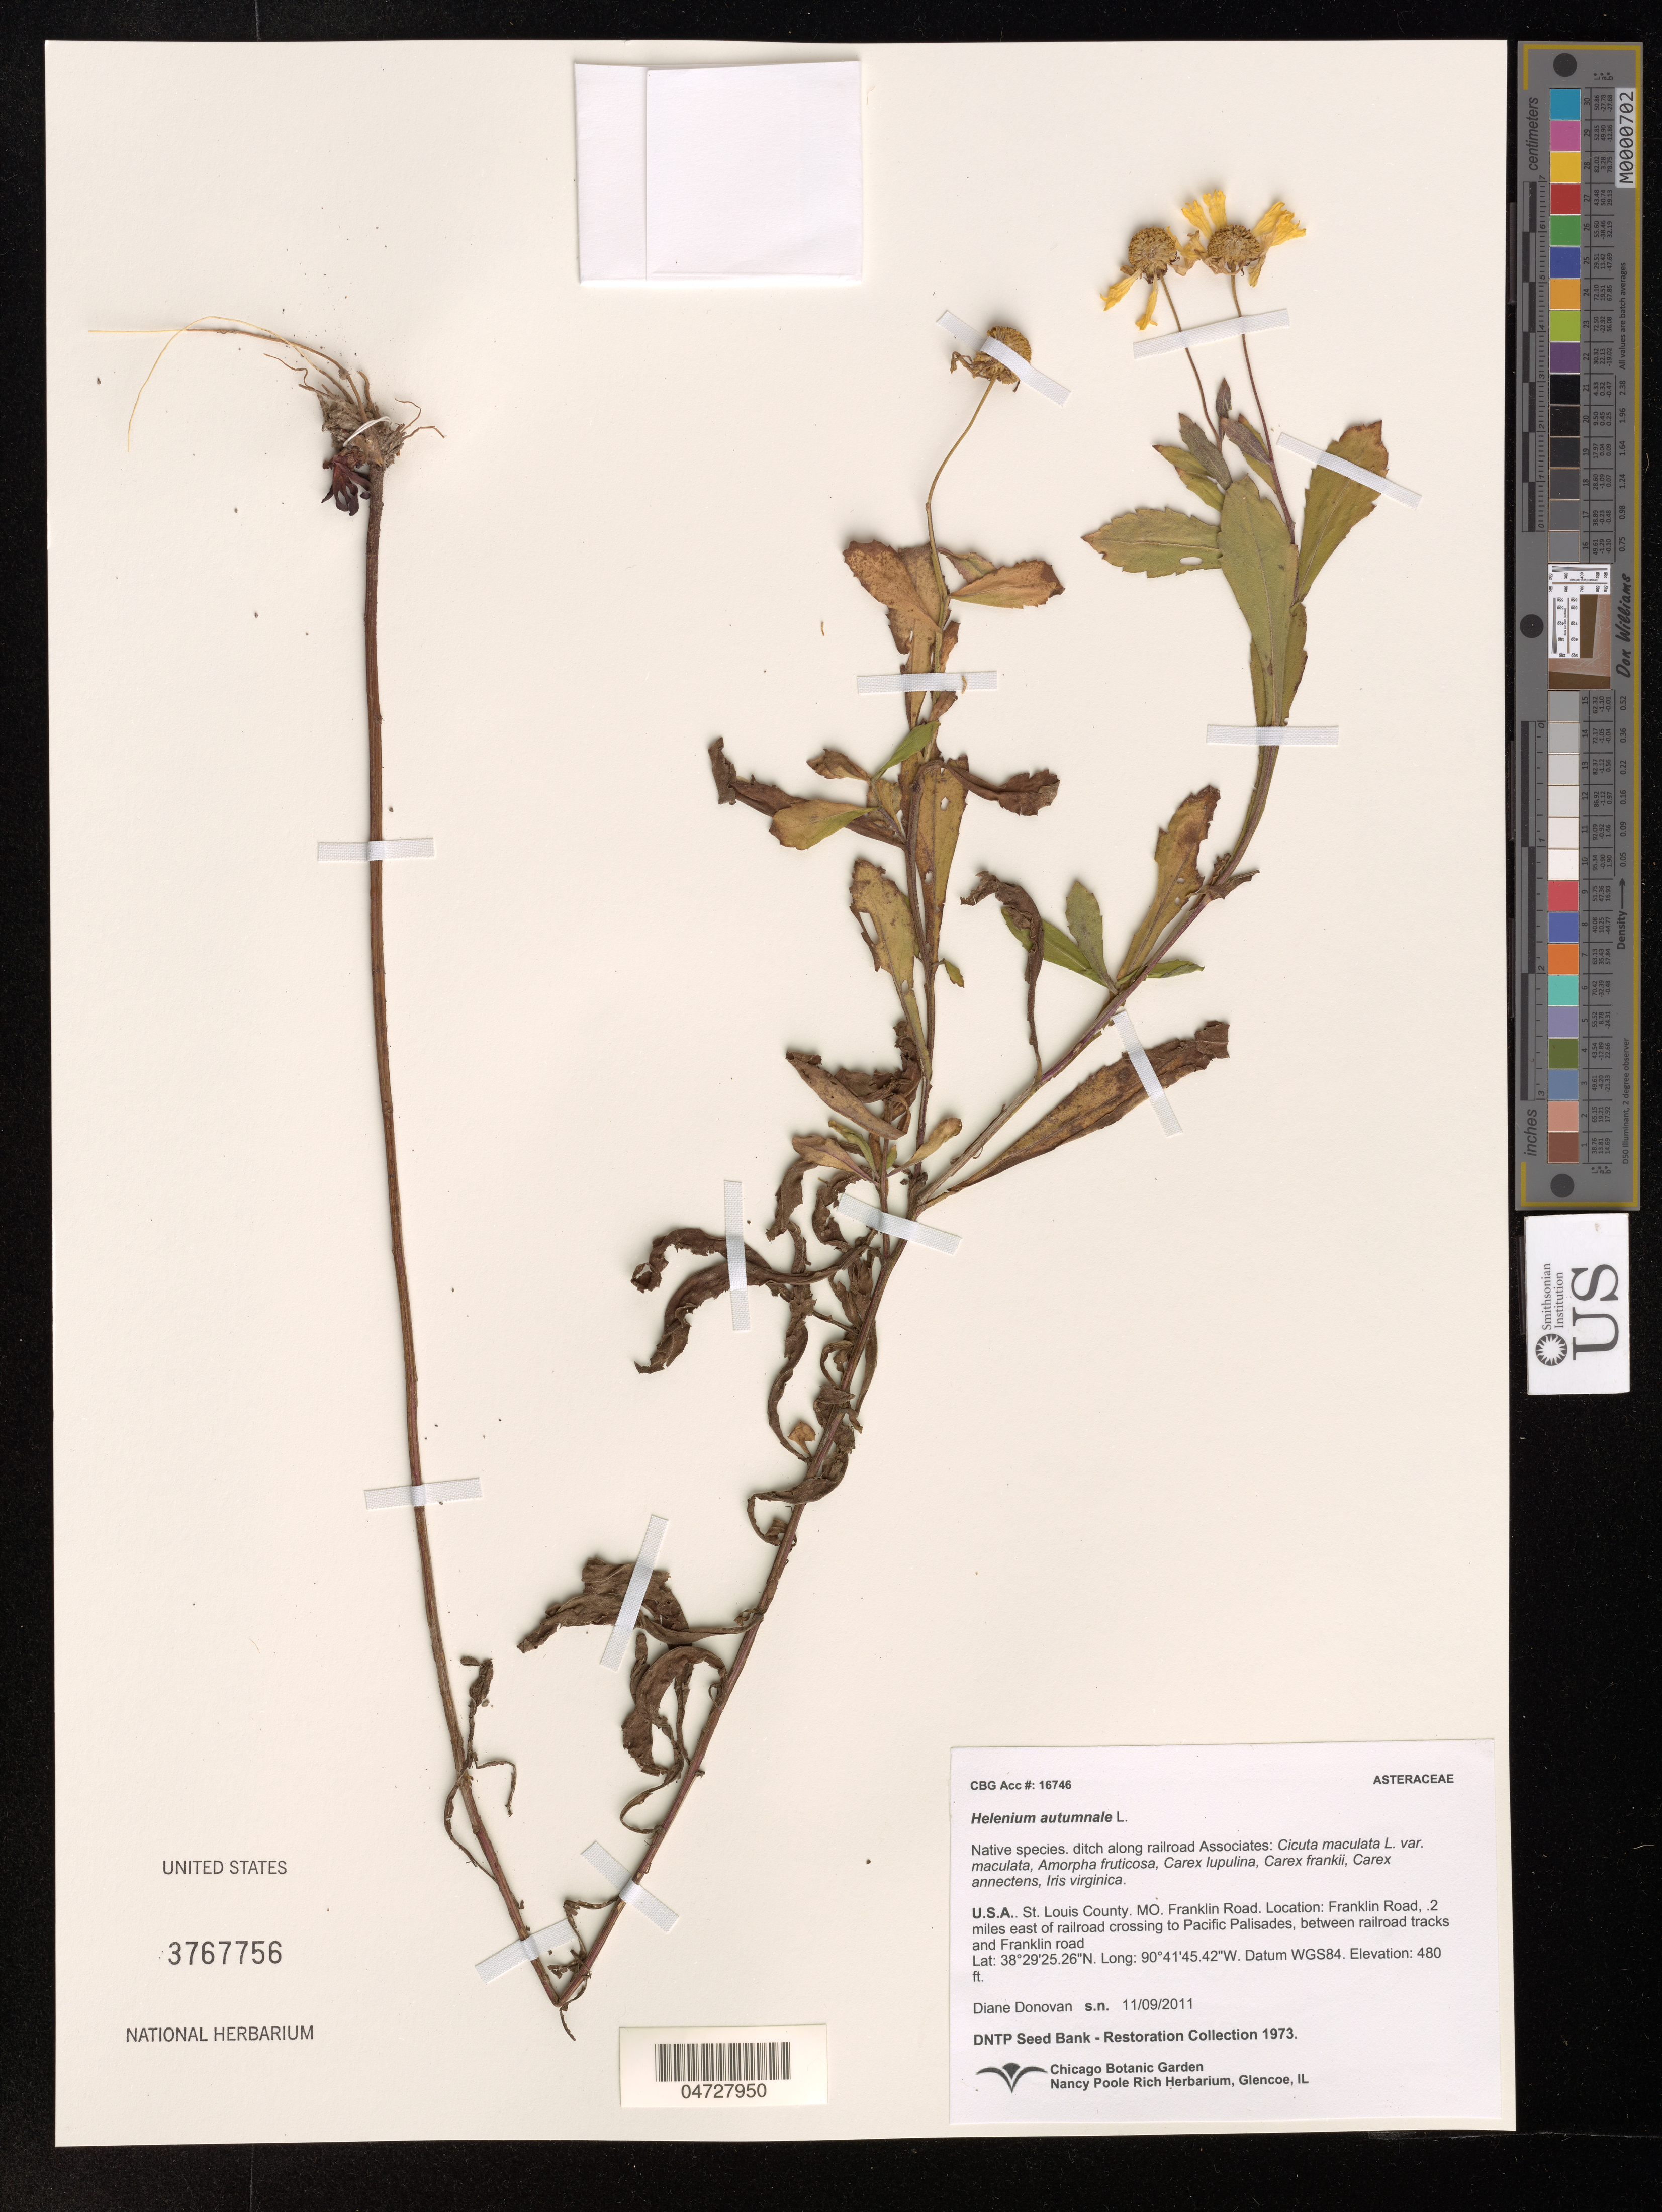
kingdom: Plantae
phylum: Tracheophyta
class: Magnoliopsida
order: Asterales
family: Asteraceae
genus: Helenium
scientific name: Helenium autumnale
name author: L.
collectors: D. Donovan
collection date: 2011-11-09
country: United States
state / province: Missouri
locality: St Louis County, Franklin Road, 2 miles east of railroad crossing to Pacific Palisades, between railroad tracks and Franklin road.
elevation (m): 146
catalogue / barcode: US 3767756